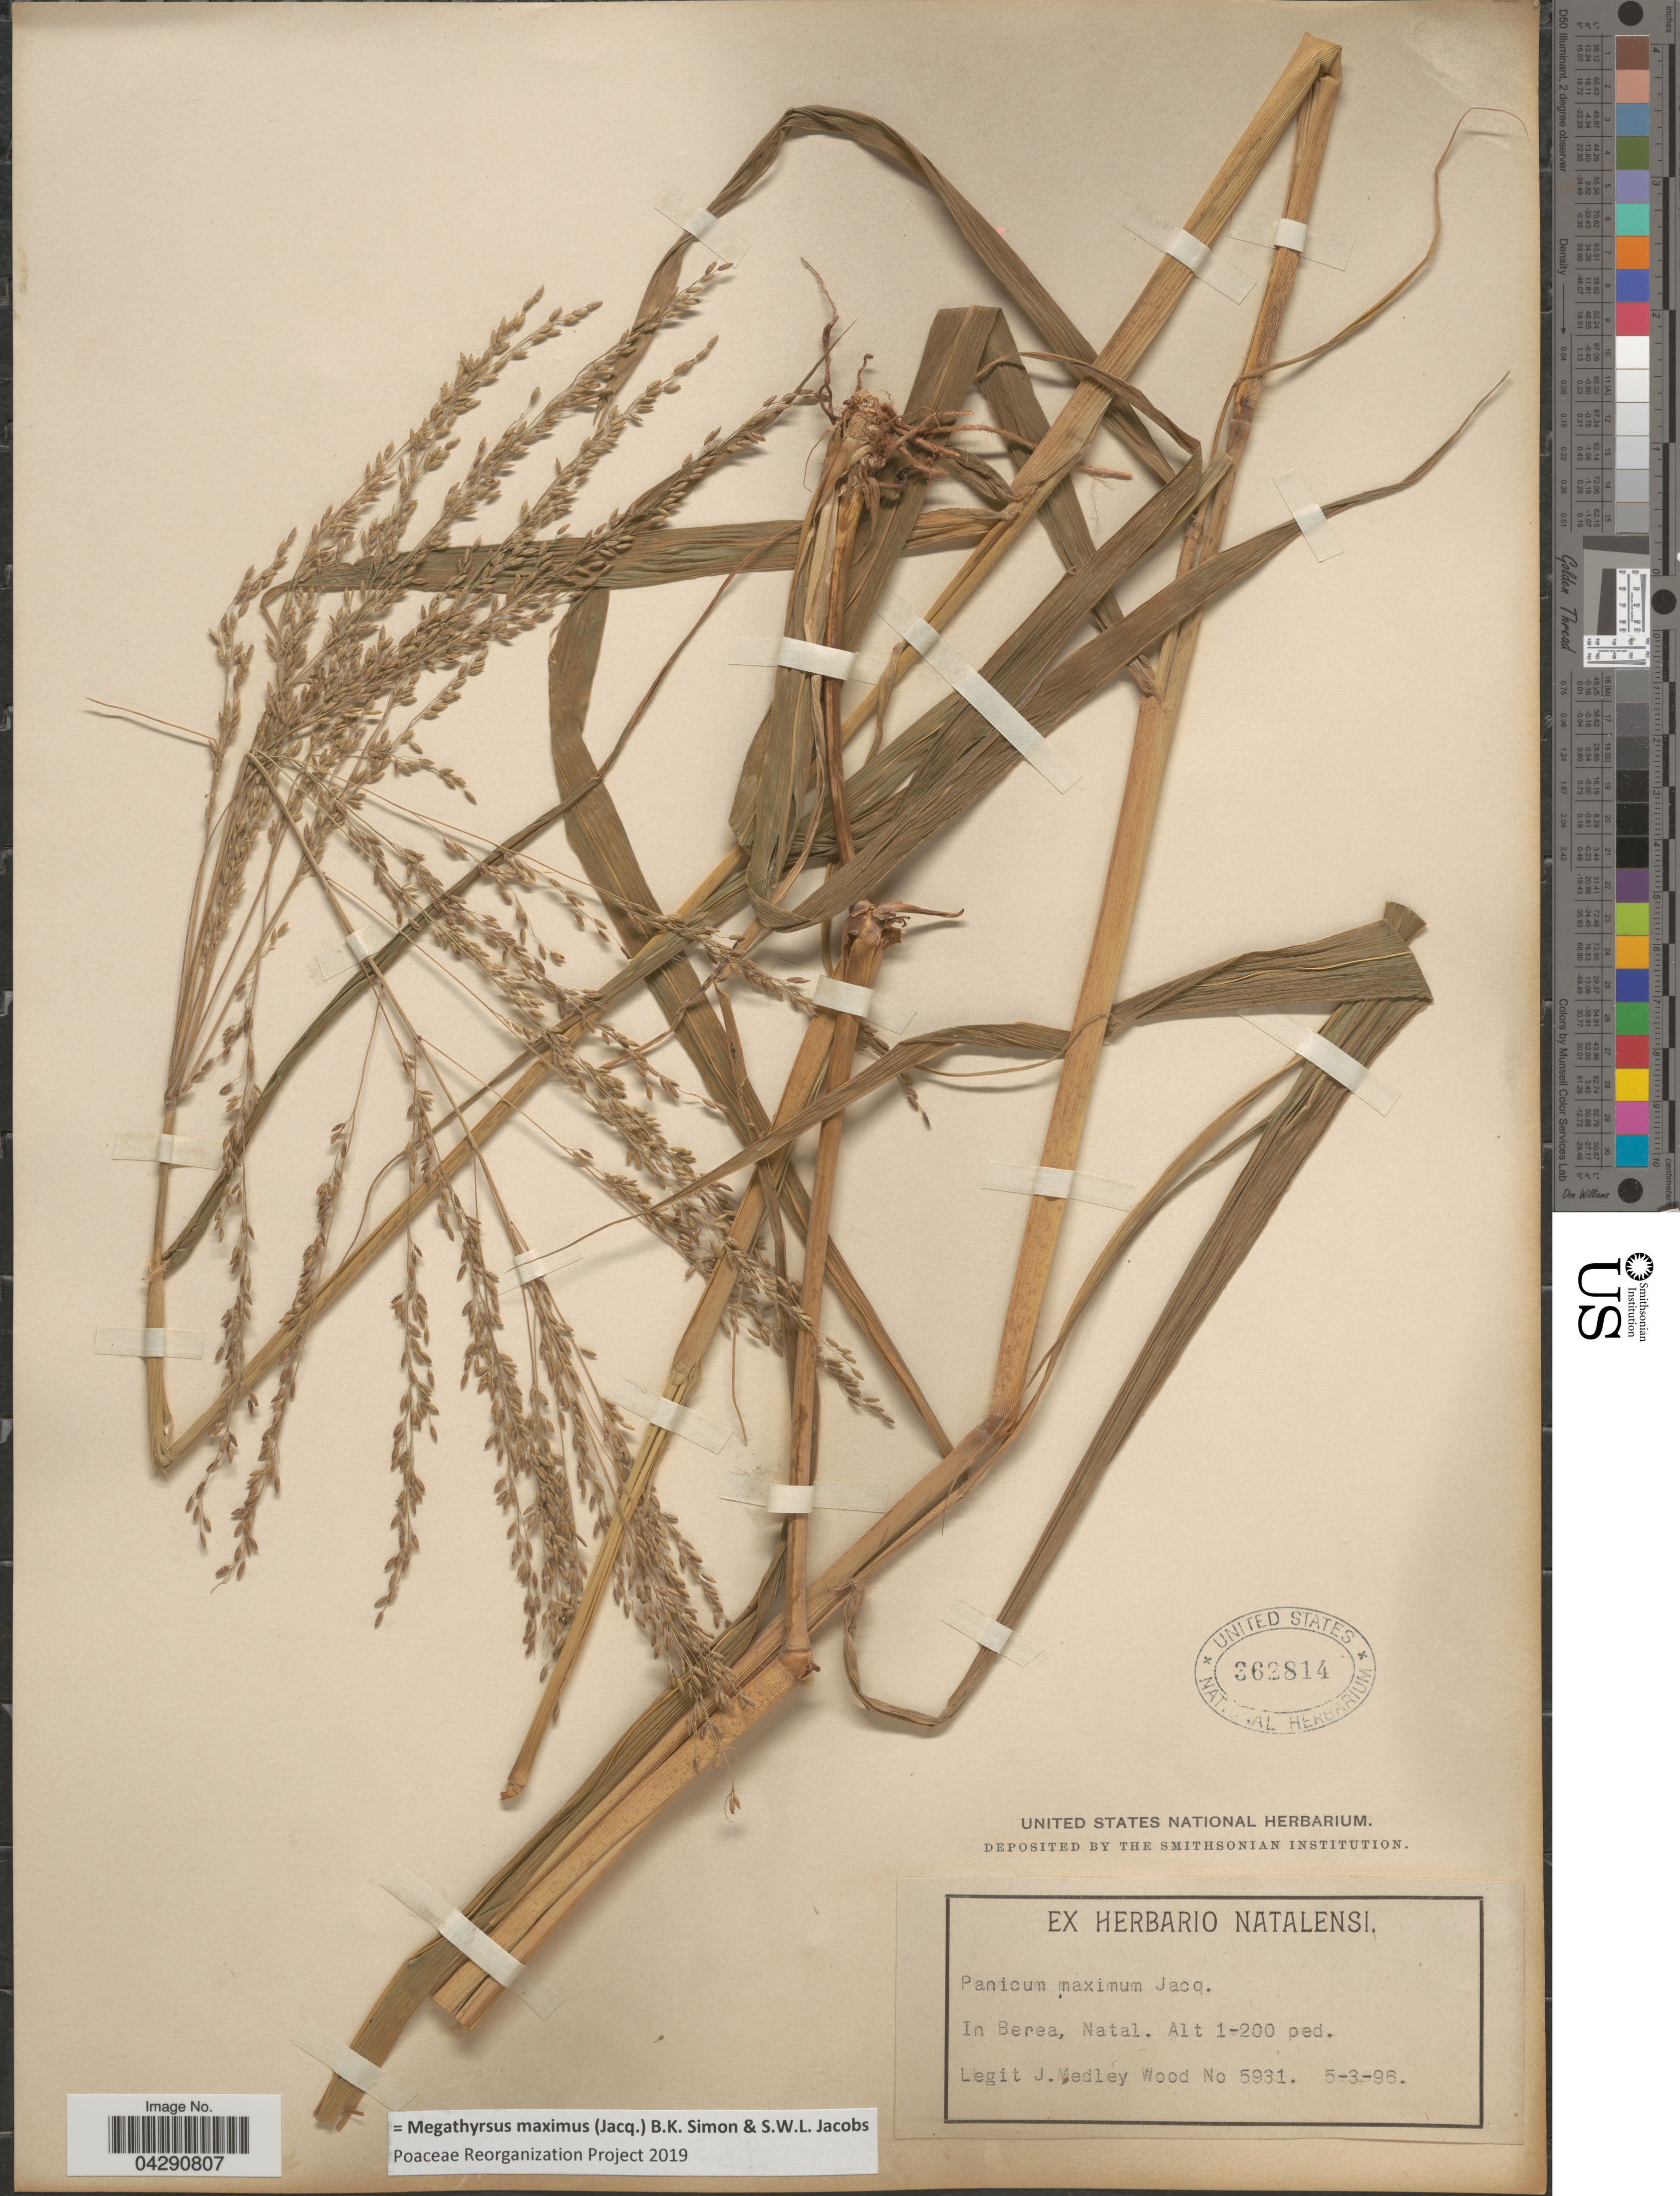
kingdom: Plantae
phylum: Tracheophyta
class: Liliopsida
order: Poales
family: Poaceae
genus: Megathyrsus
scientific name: Megathyrsus maximus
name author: (Jacq.) B.K. Simon & S.W.L. Jacobs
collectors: J. Medley Wood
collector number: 5931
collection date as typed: Transcribed d/m/y: 5/3/96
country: South Africa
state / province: KwaZulu-Natal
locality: In Berea, Natal.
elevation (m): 30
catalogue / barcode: US 362814